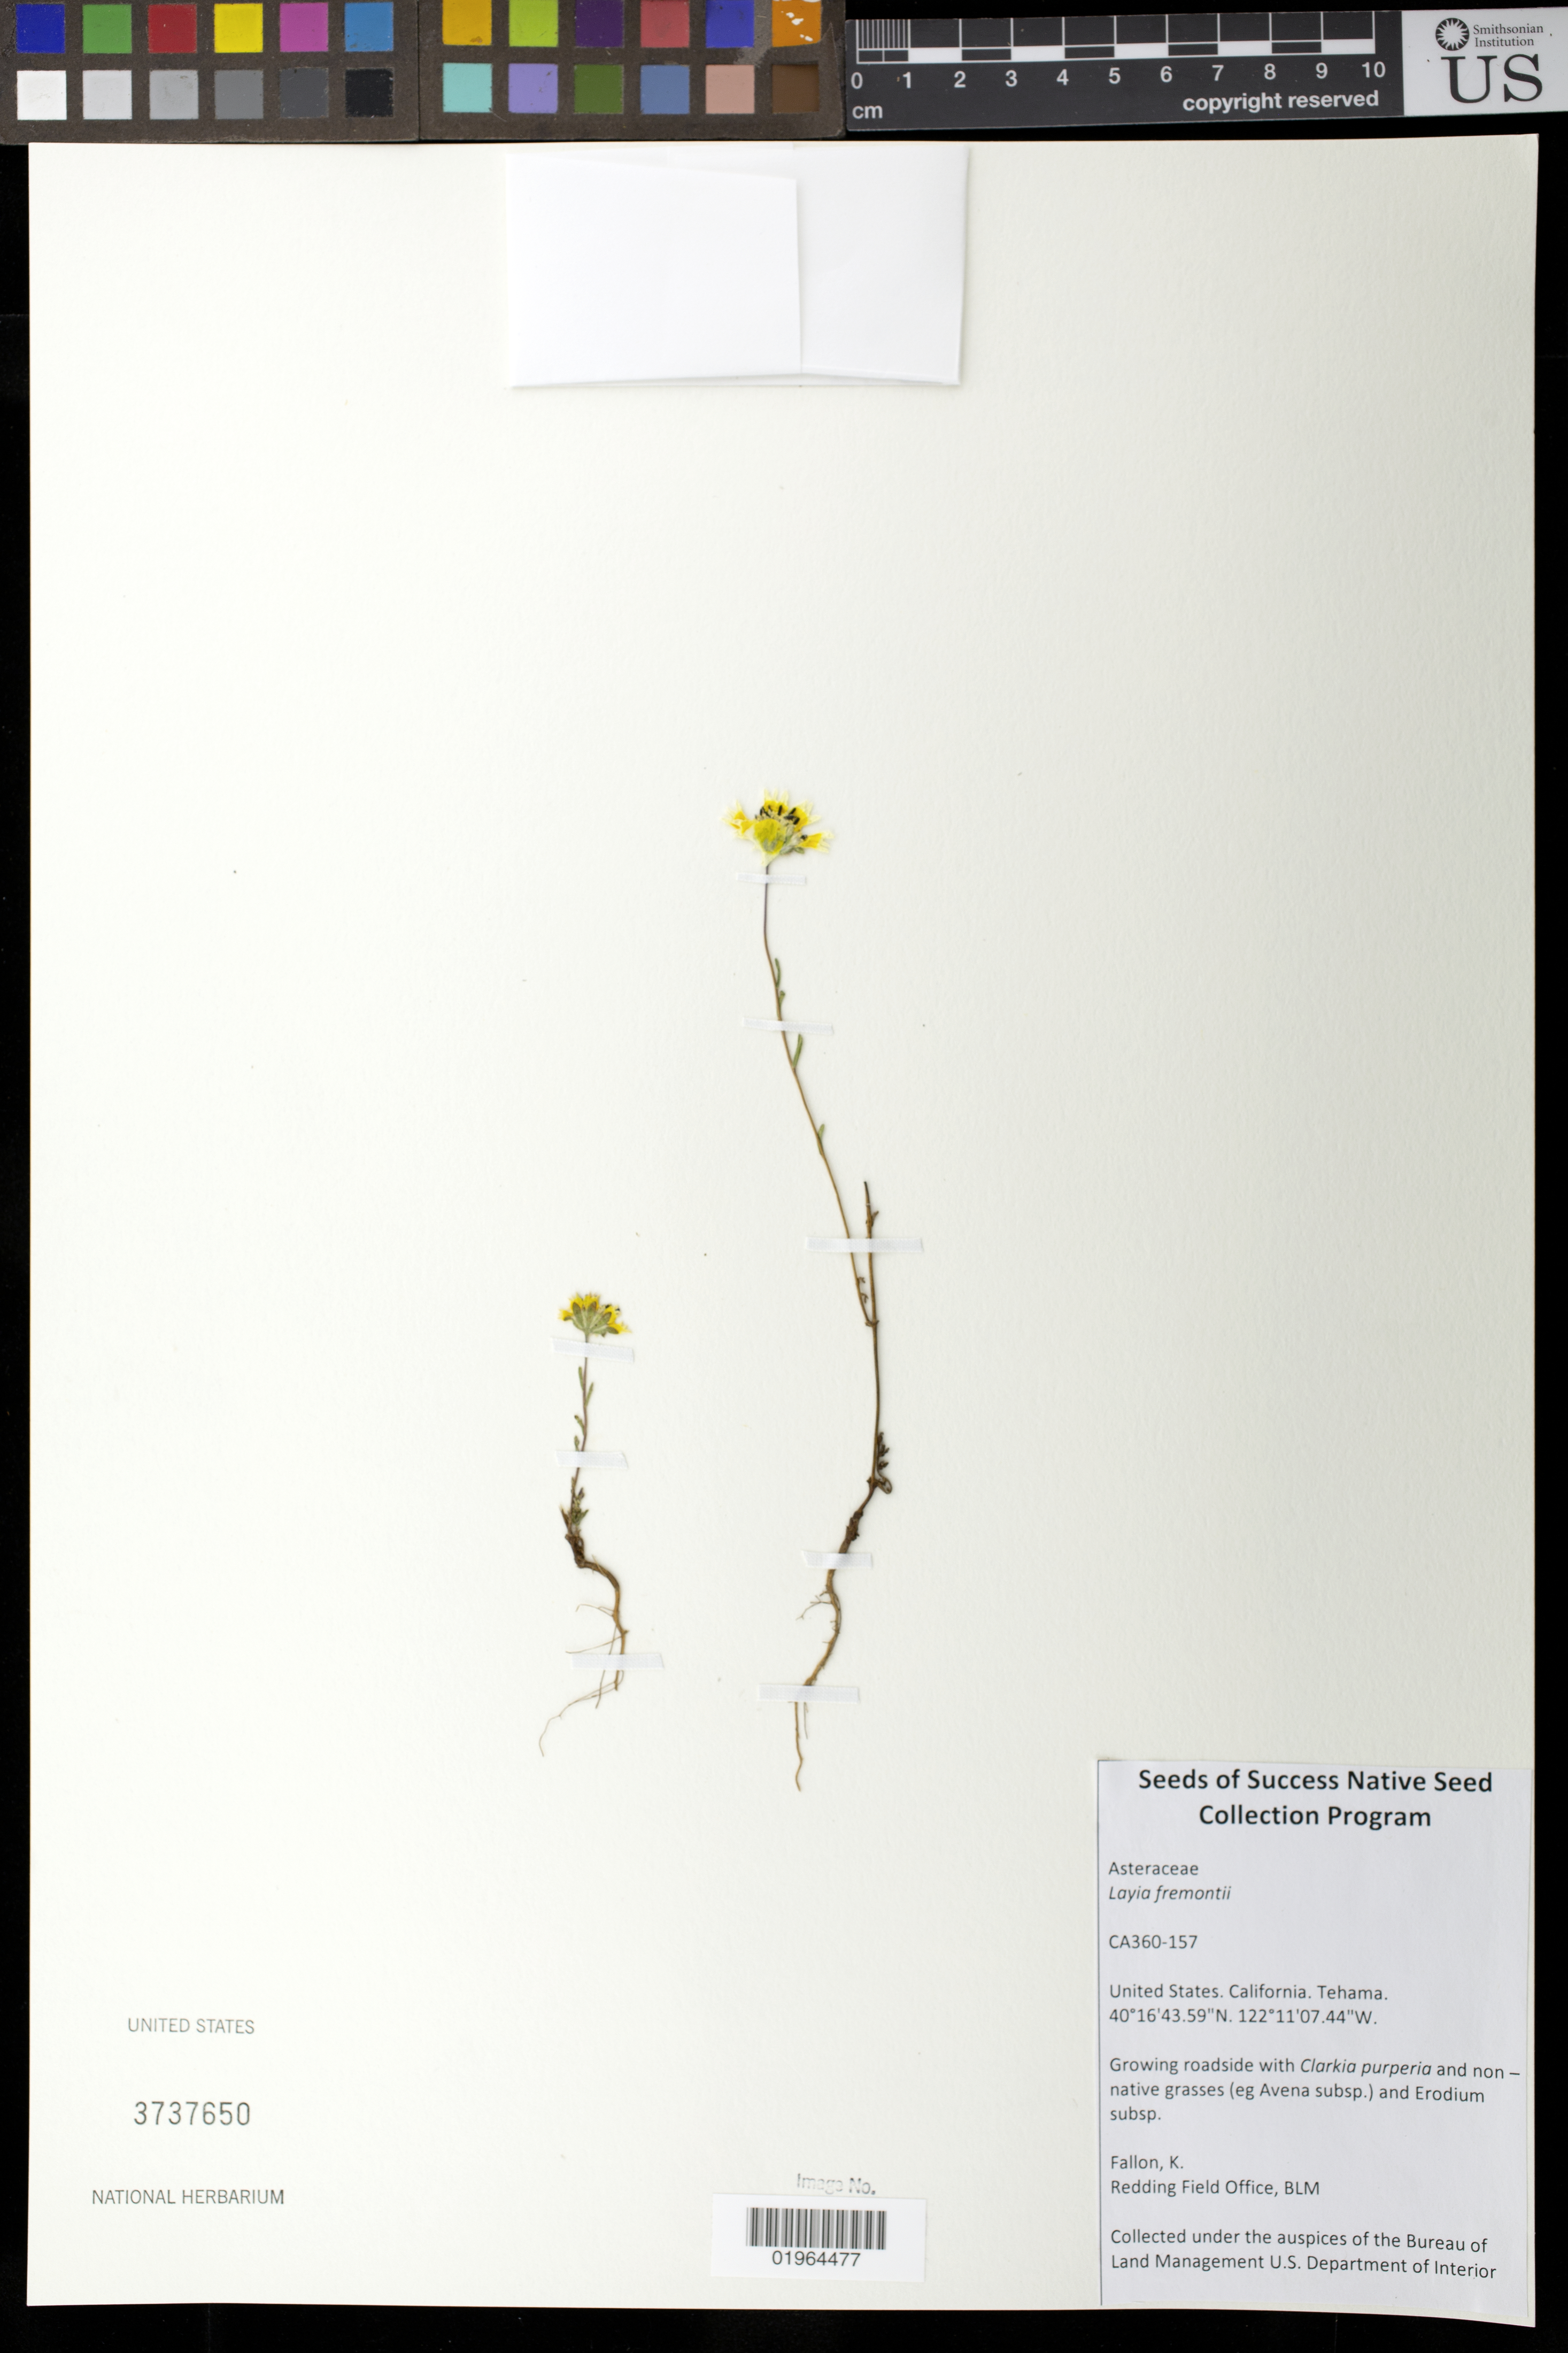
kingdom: Plantae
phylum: Tracheophyta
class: Magnoliopsida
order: Asterales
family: Asteraceae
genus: Layia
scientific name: Layia fremontii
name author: A. Gray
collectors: K. Fallon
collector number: CA360-157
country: United States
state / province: California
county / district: Tehama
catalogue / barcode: US 3737650